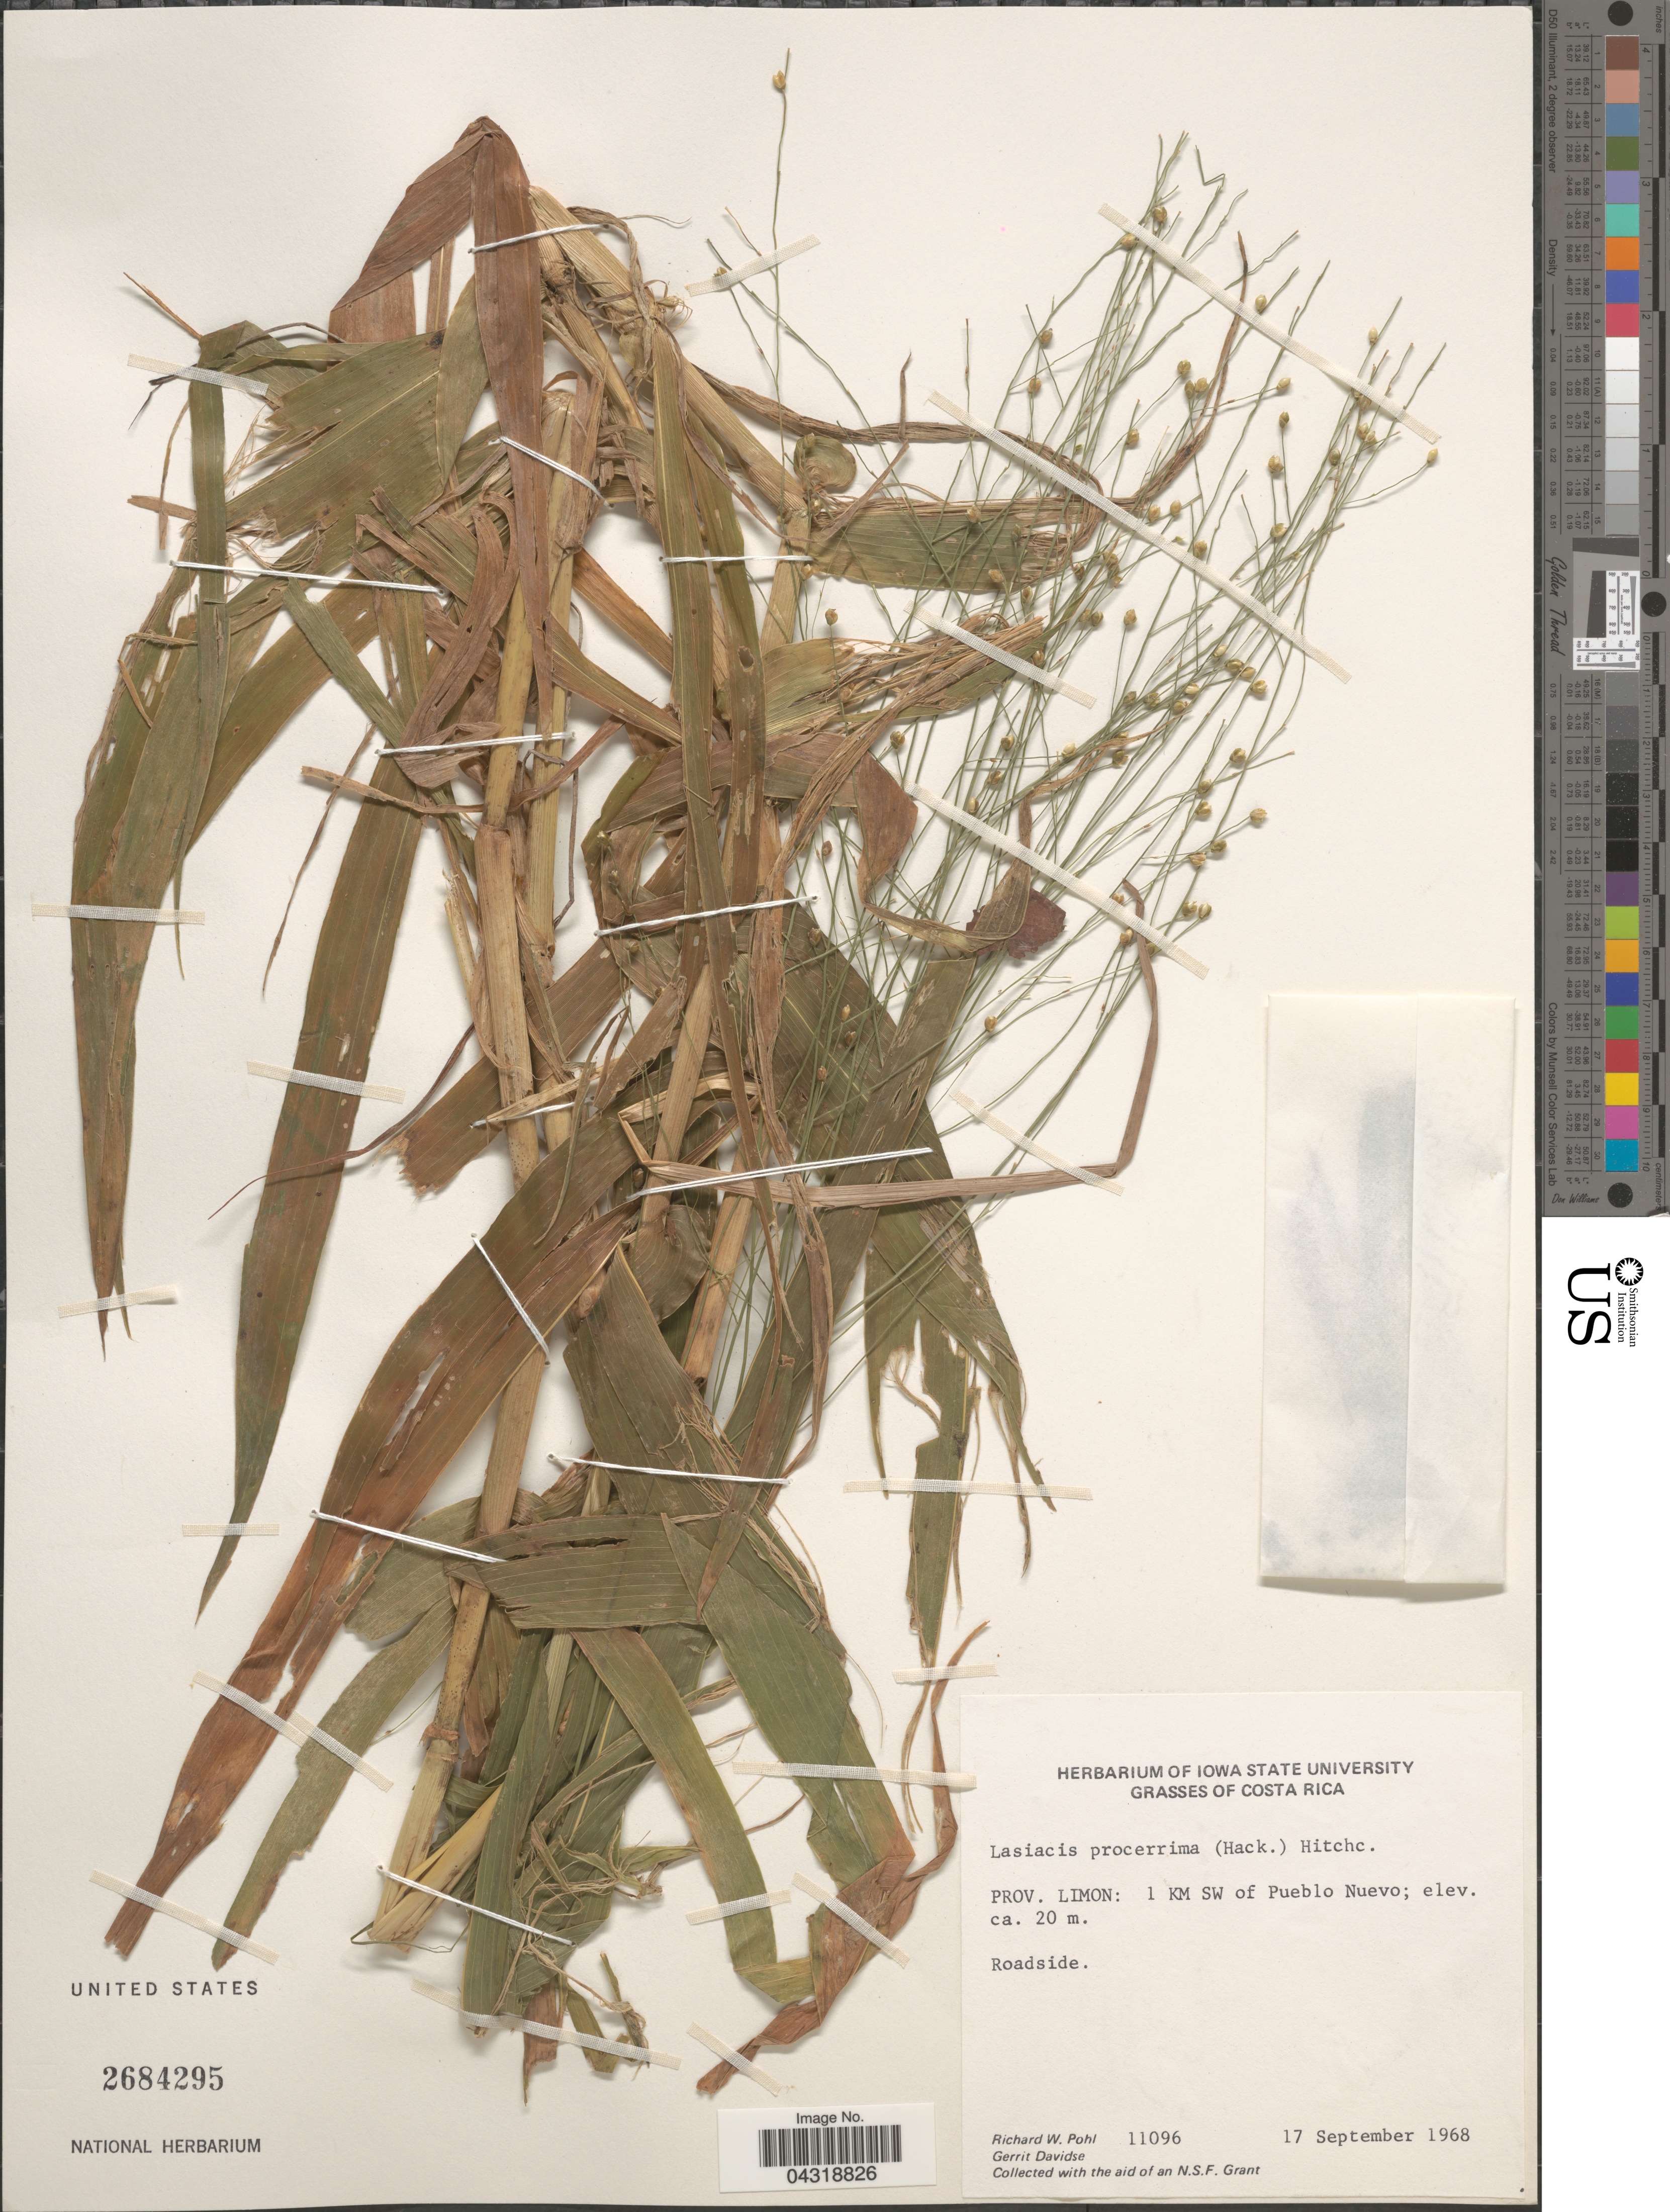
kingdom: Plantae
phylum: Tracheophyta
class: Liliopsida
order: Poales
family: Poaceae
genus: Lasiacis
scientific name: Lasiacis procerrima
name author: (Hack.) Hitchc.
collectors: R. W. Pohl & G. Davidse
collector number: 11096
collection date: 1968-09-17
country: Costa Rica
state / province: Limón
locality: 1 KM SW of Pueblo Nuevo.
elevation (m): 20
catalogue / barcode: US 2684295